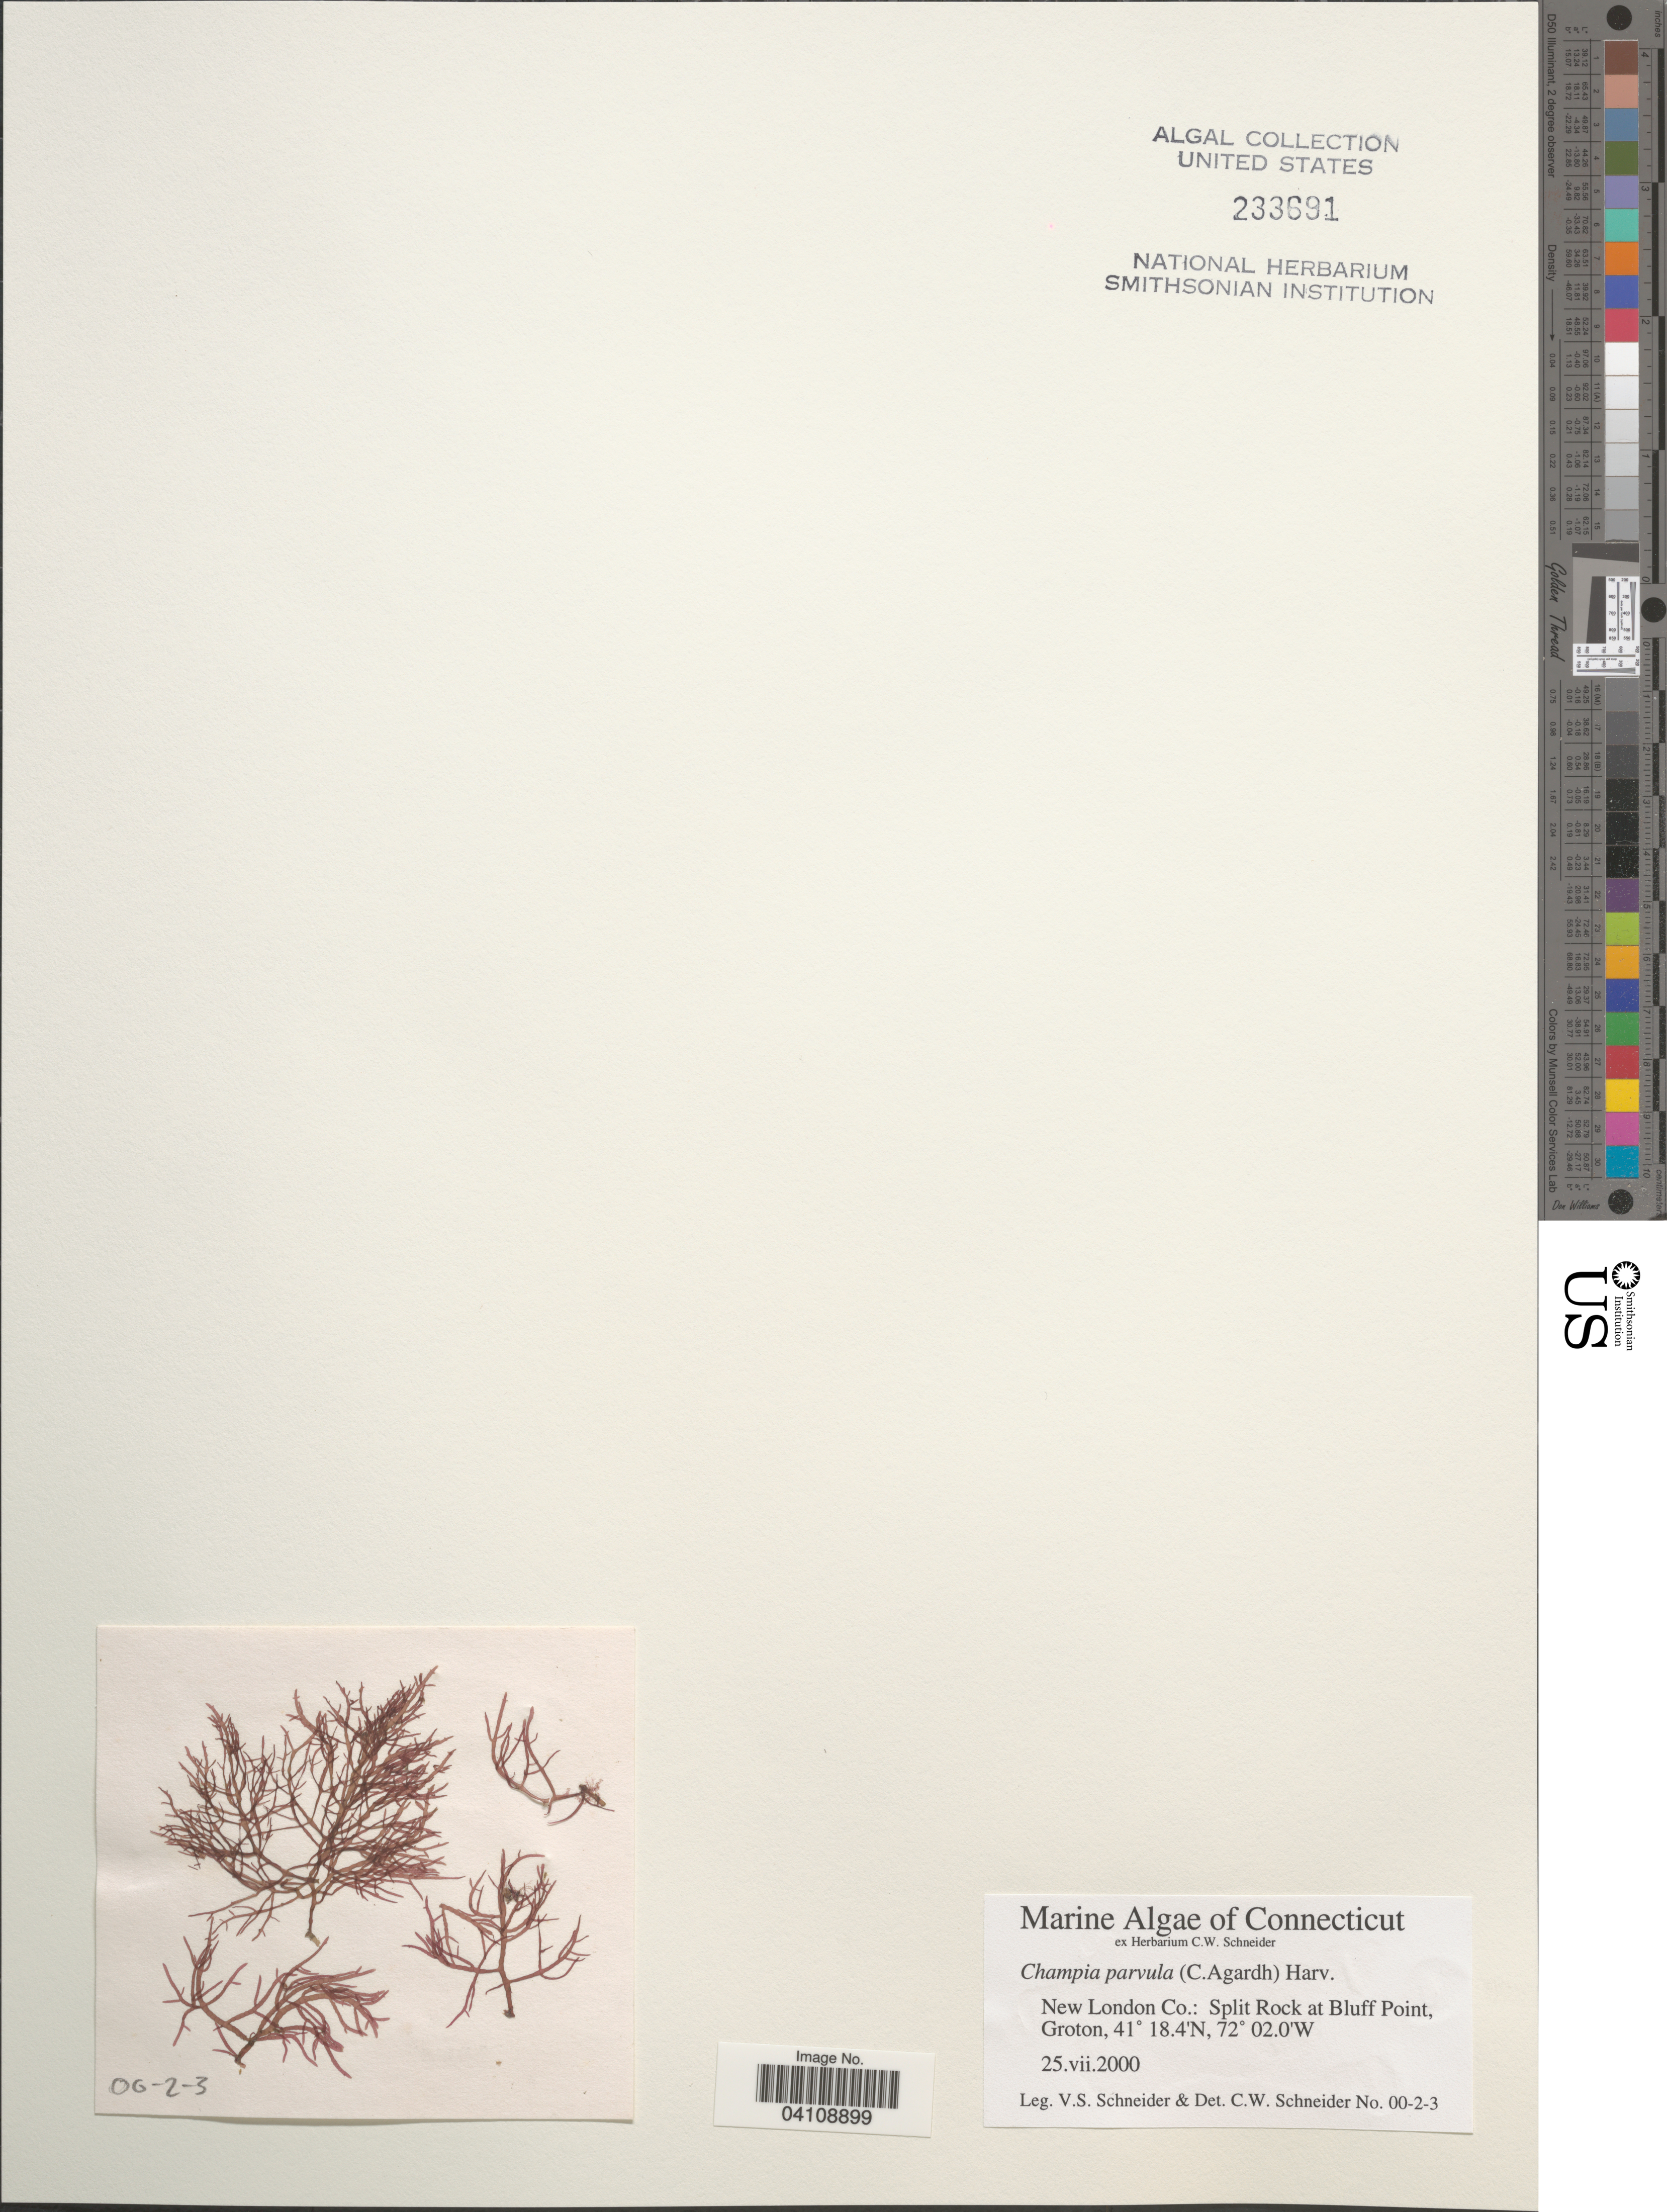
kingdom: Plantae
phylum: Rhodophyta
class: Florideophyceae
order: Rhodymeniales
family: Champiaceae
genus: Champia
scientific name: Champia parvula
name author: (C. Agardh) Harv.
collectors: V. Schneider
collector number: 00-2-3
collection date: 2000-07-25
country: United States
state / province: Connecticut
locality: New London Co.: Split Rock at Bluff Point, Groton.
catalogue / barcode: US 233691